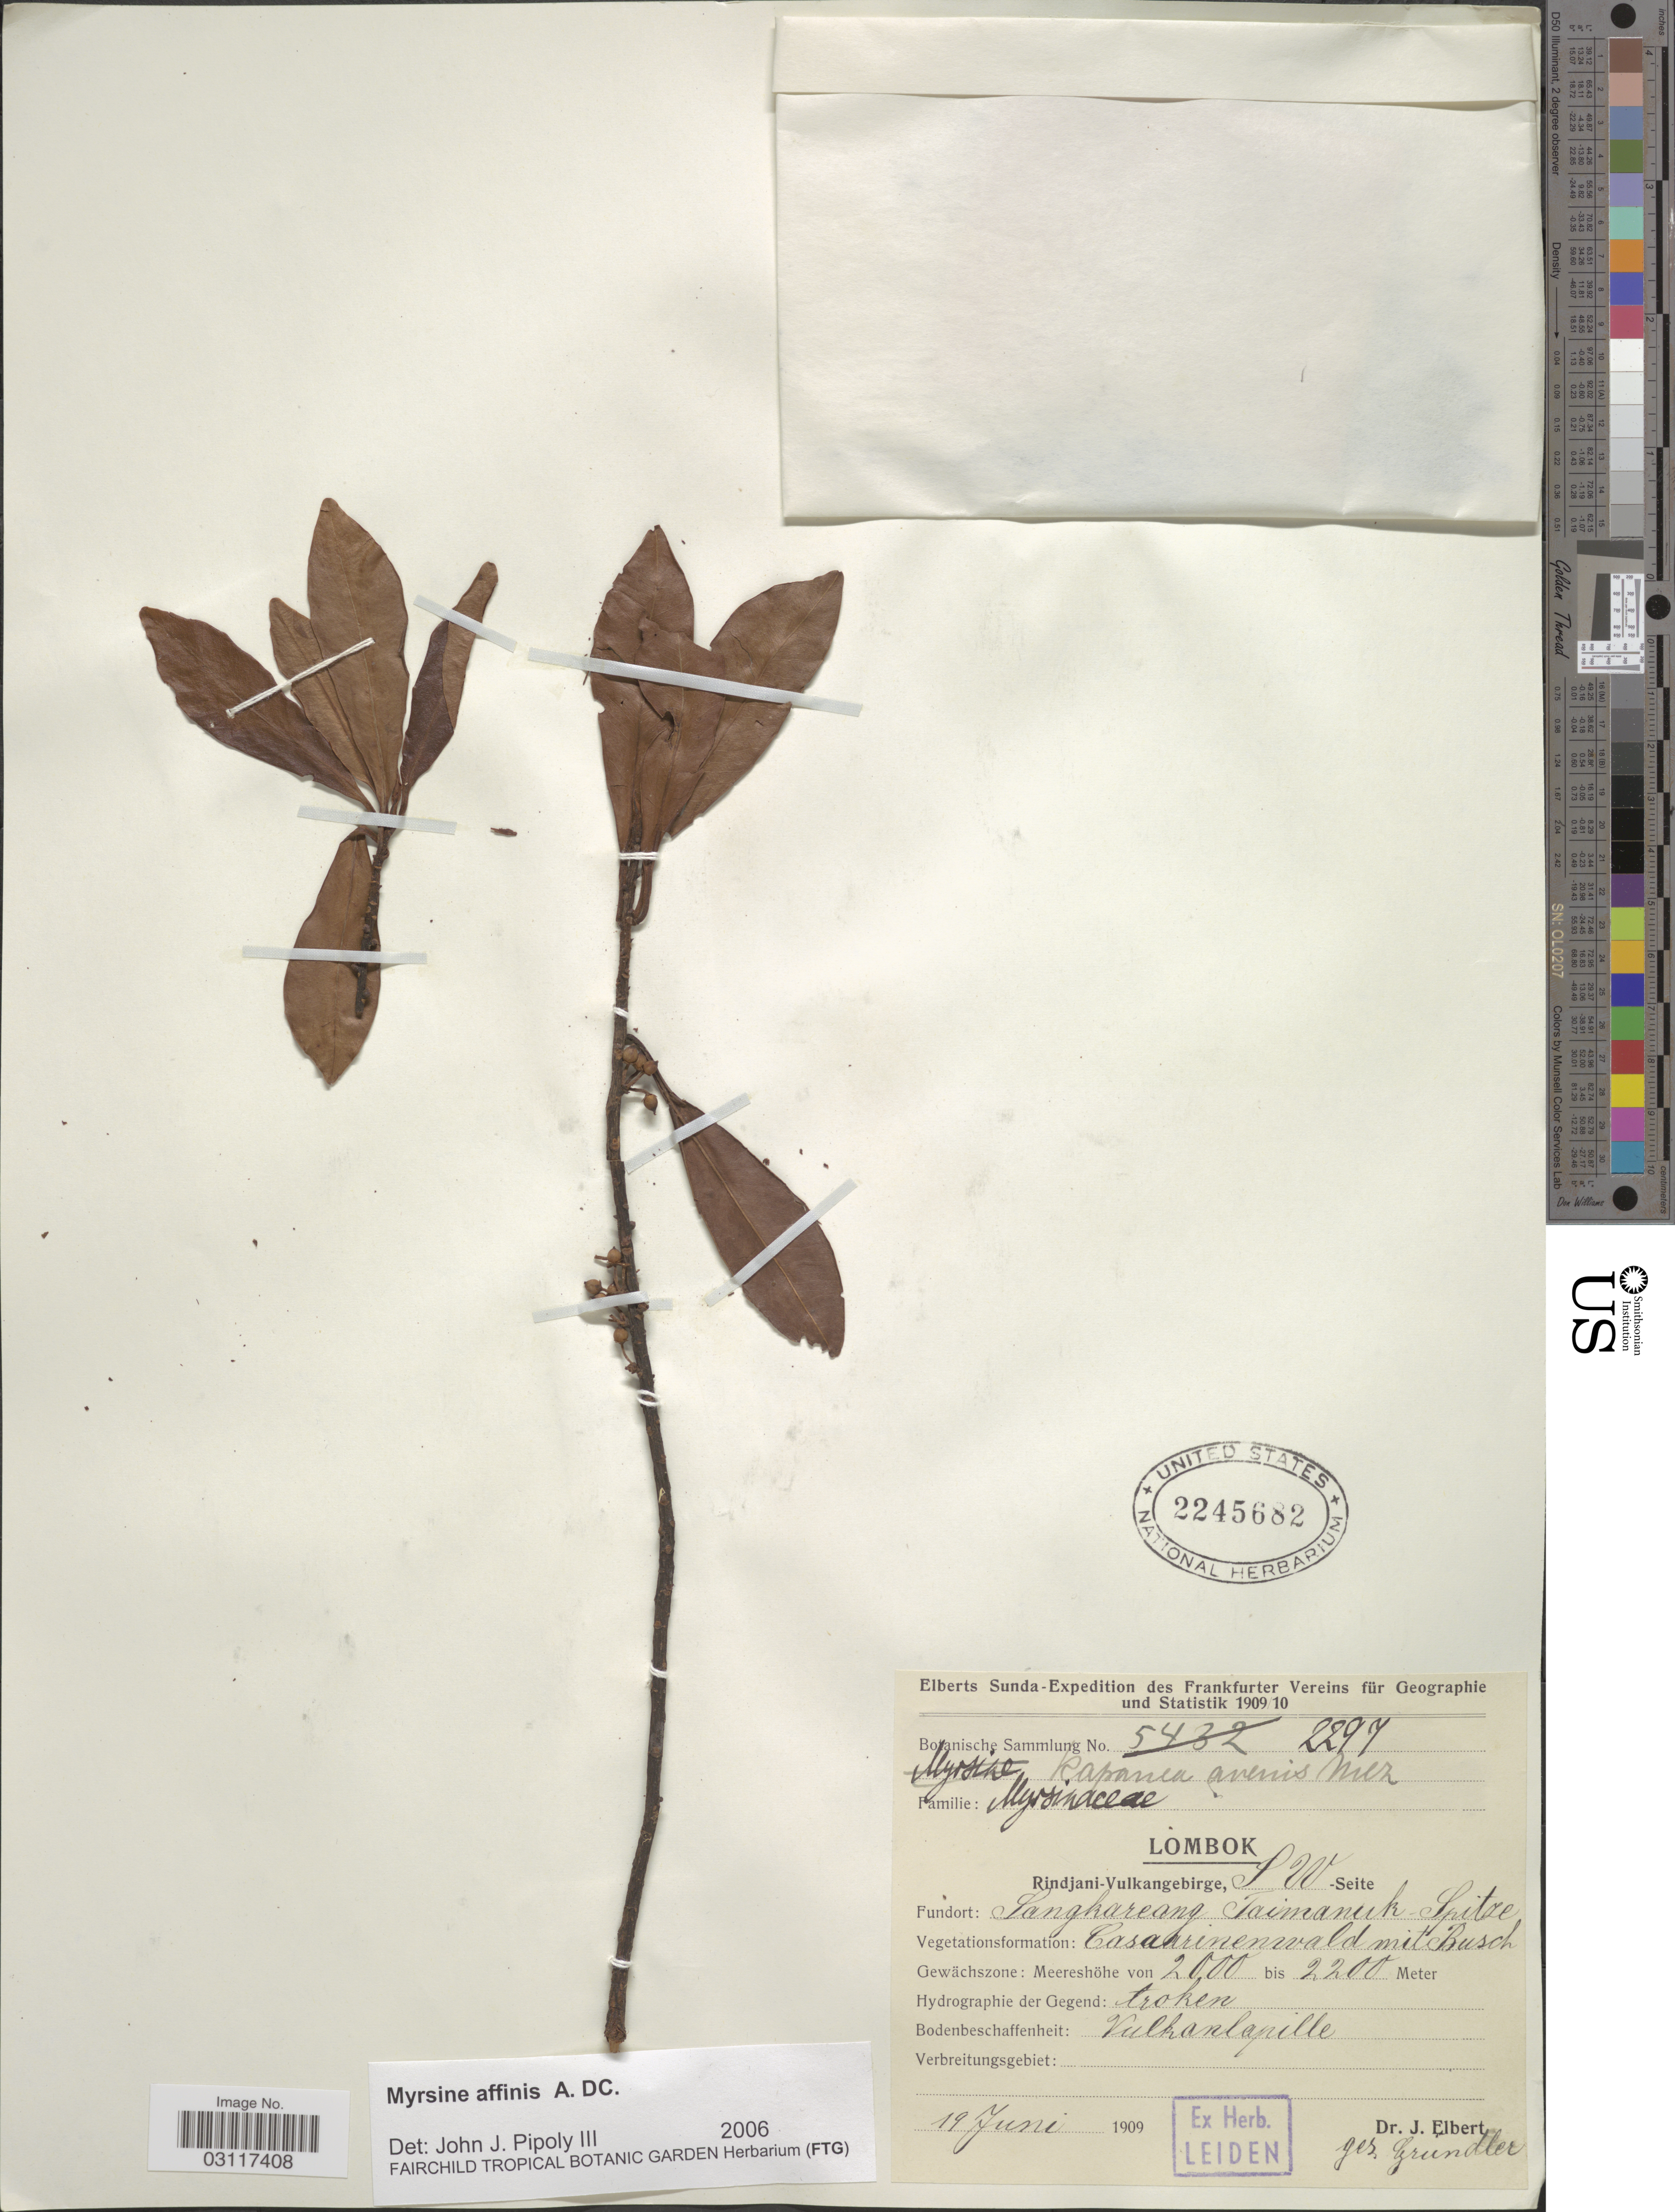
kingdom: Plantae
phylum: Tracheophyta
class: Magnoliopsida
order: Ericales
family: Primulaceae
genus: Myrsine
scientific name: Myrsine affinis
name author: A. DC.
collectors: J. Elbert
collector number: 2297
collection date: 1909-06-19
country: Indonesia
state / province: Nusa Tenggara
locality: Lombok, Rindjani-Vulkangebirge, SW-Seite, Sangkareang Taimanuk Spitze.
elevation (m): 2000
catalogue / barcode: US 2245682